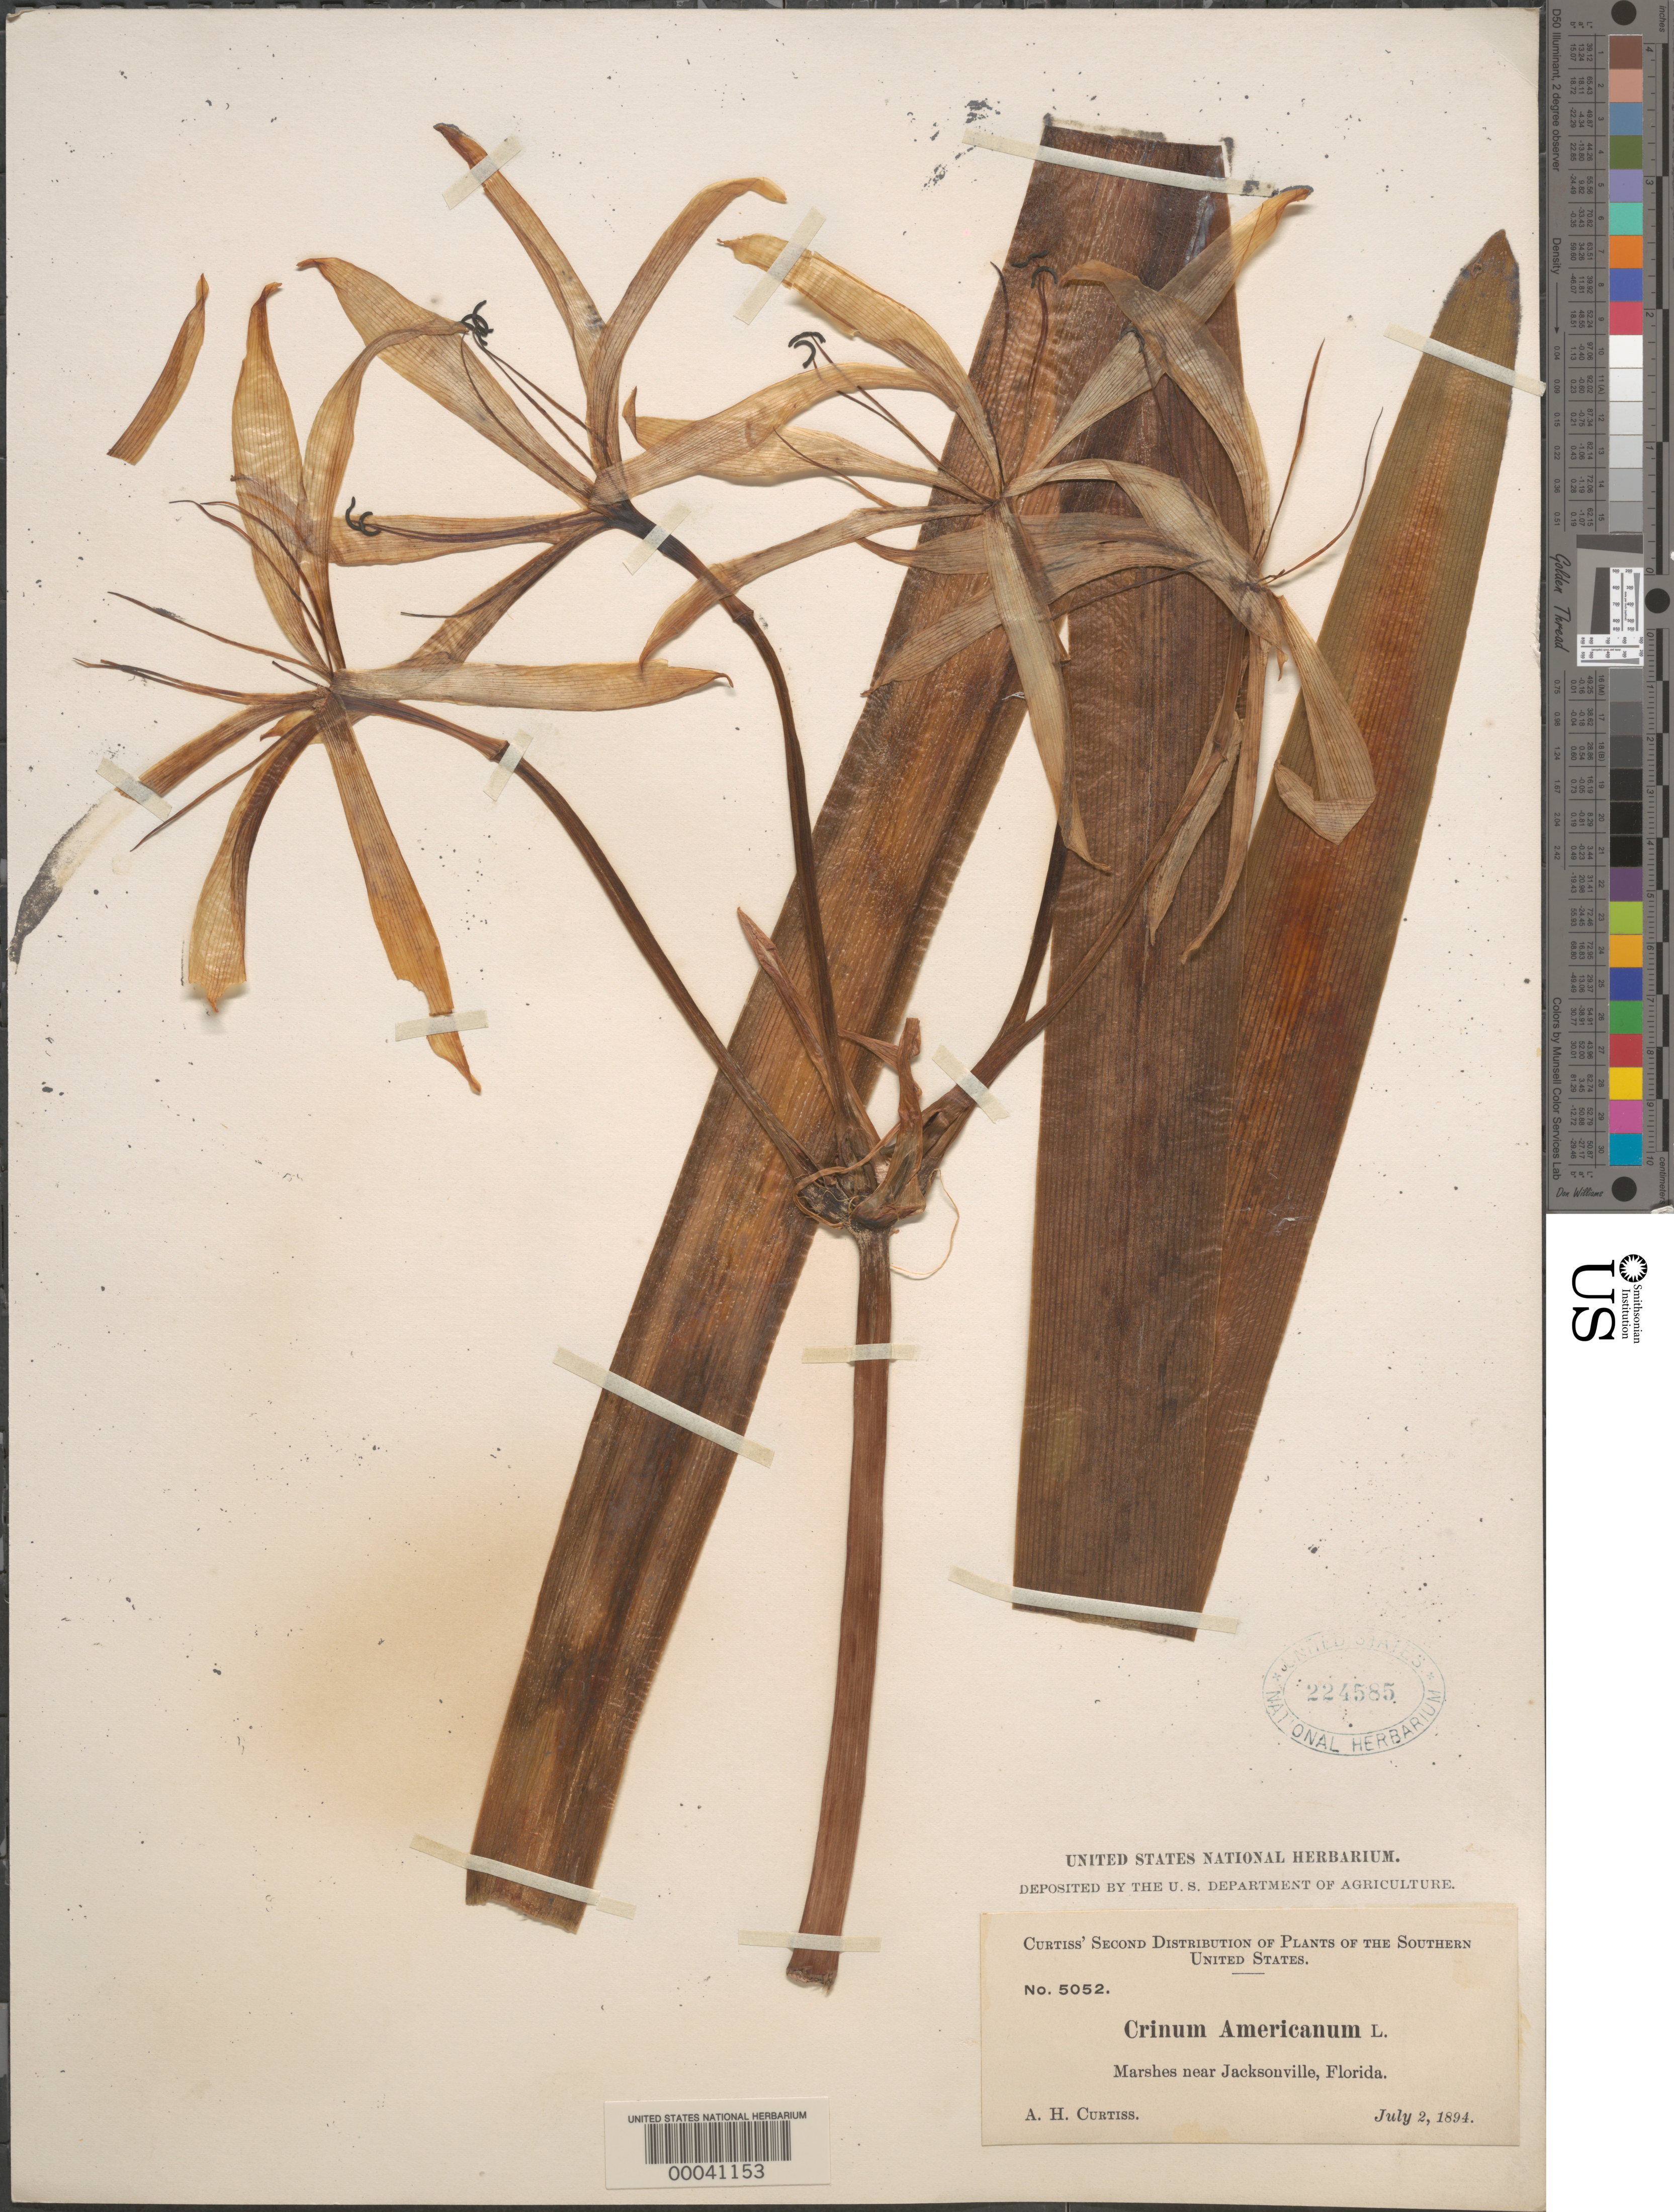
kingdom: Plantae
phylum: Tracheophyta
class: Liliopsida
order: Asparagales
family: Amaryllidaceae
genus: Crinum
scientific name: Crinum americanum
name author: L.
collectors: A. H. Curtiss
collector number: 5052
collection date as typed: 02 Jul 1894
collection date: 1894-07-02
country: United States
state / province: Florida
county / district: Duval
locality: Near jacksonville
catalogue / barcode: US 224585